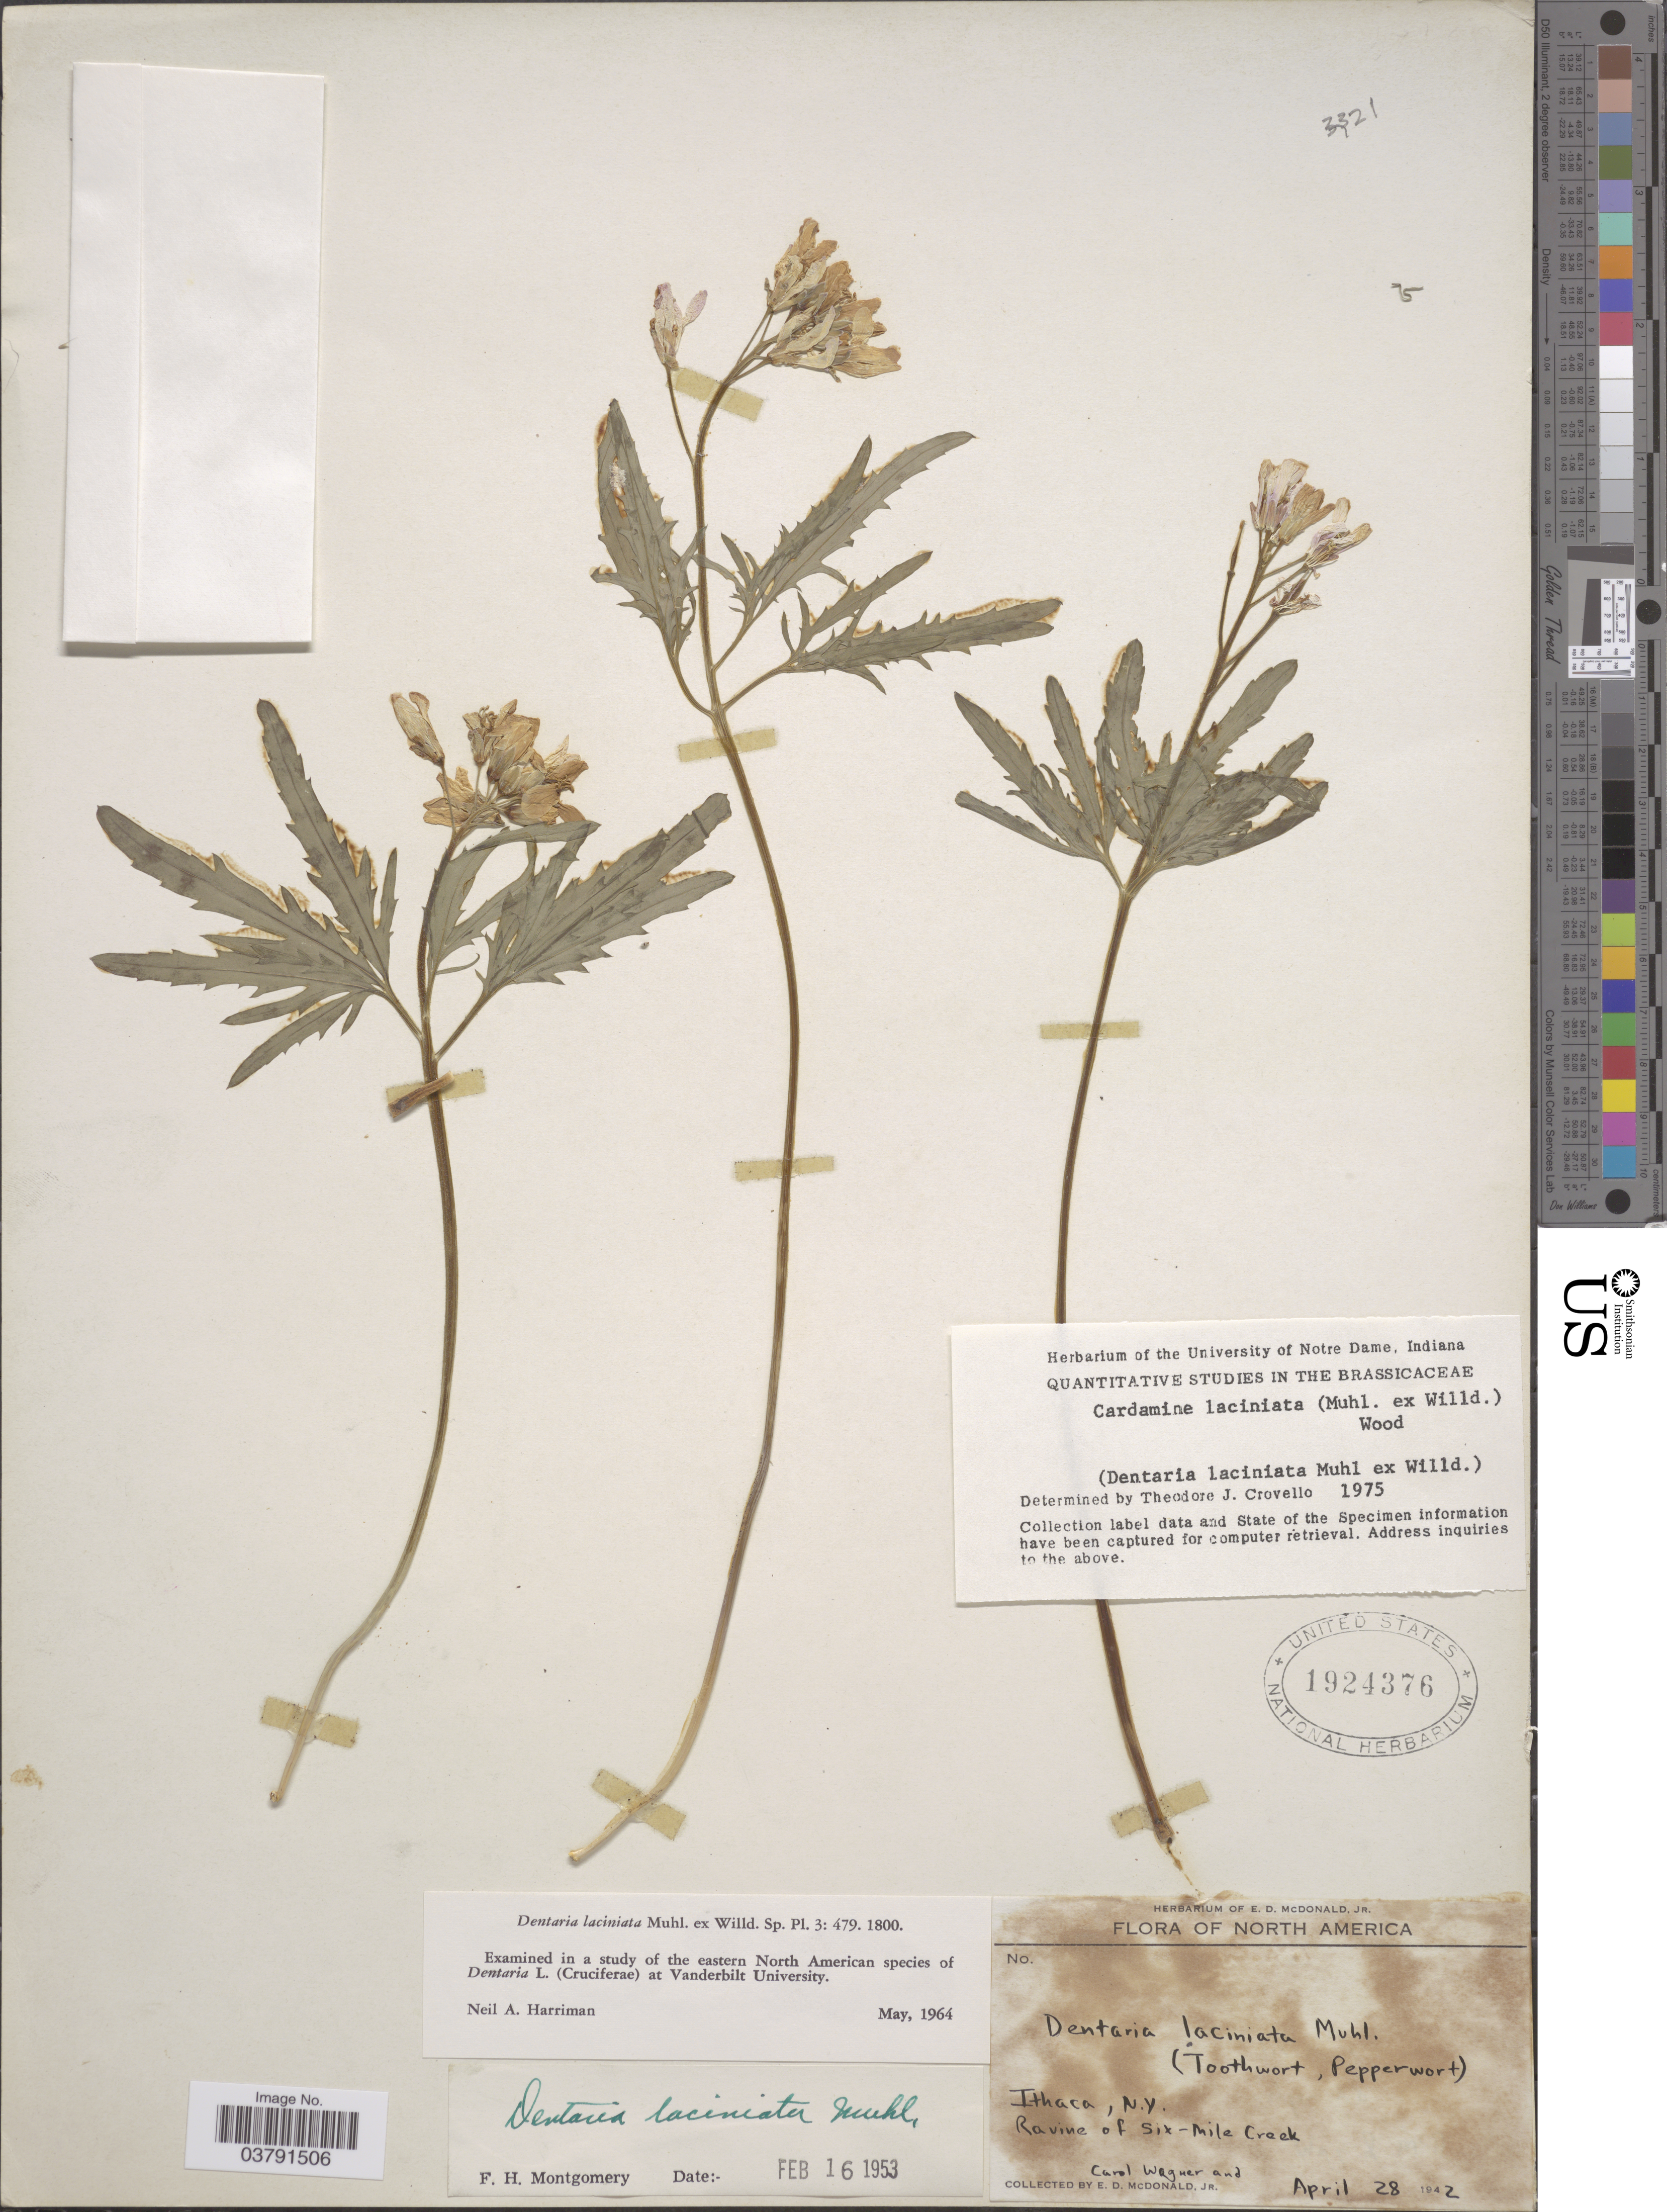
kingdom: Plantae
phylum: Tracheophyta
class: Magnoliopsida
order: Brassicales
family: Brassicaceae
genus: Dentaria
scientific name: Dentaria laciniata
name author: Muhl.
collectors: C. Wagner & E. D. McDonald Jr.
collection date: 1942-04-28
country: United States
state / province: New York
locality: Ithaca, Ravine of Six-Mile Creek.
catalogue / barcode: US 1924376